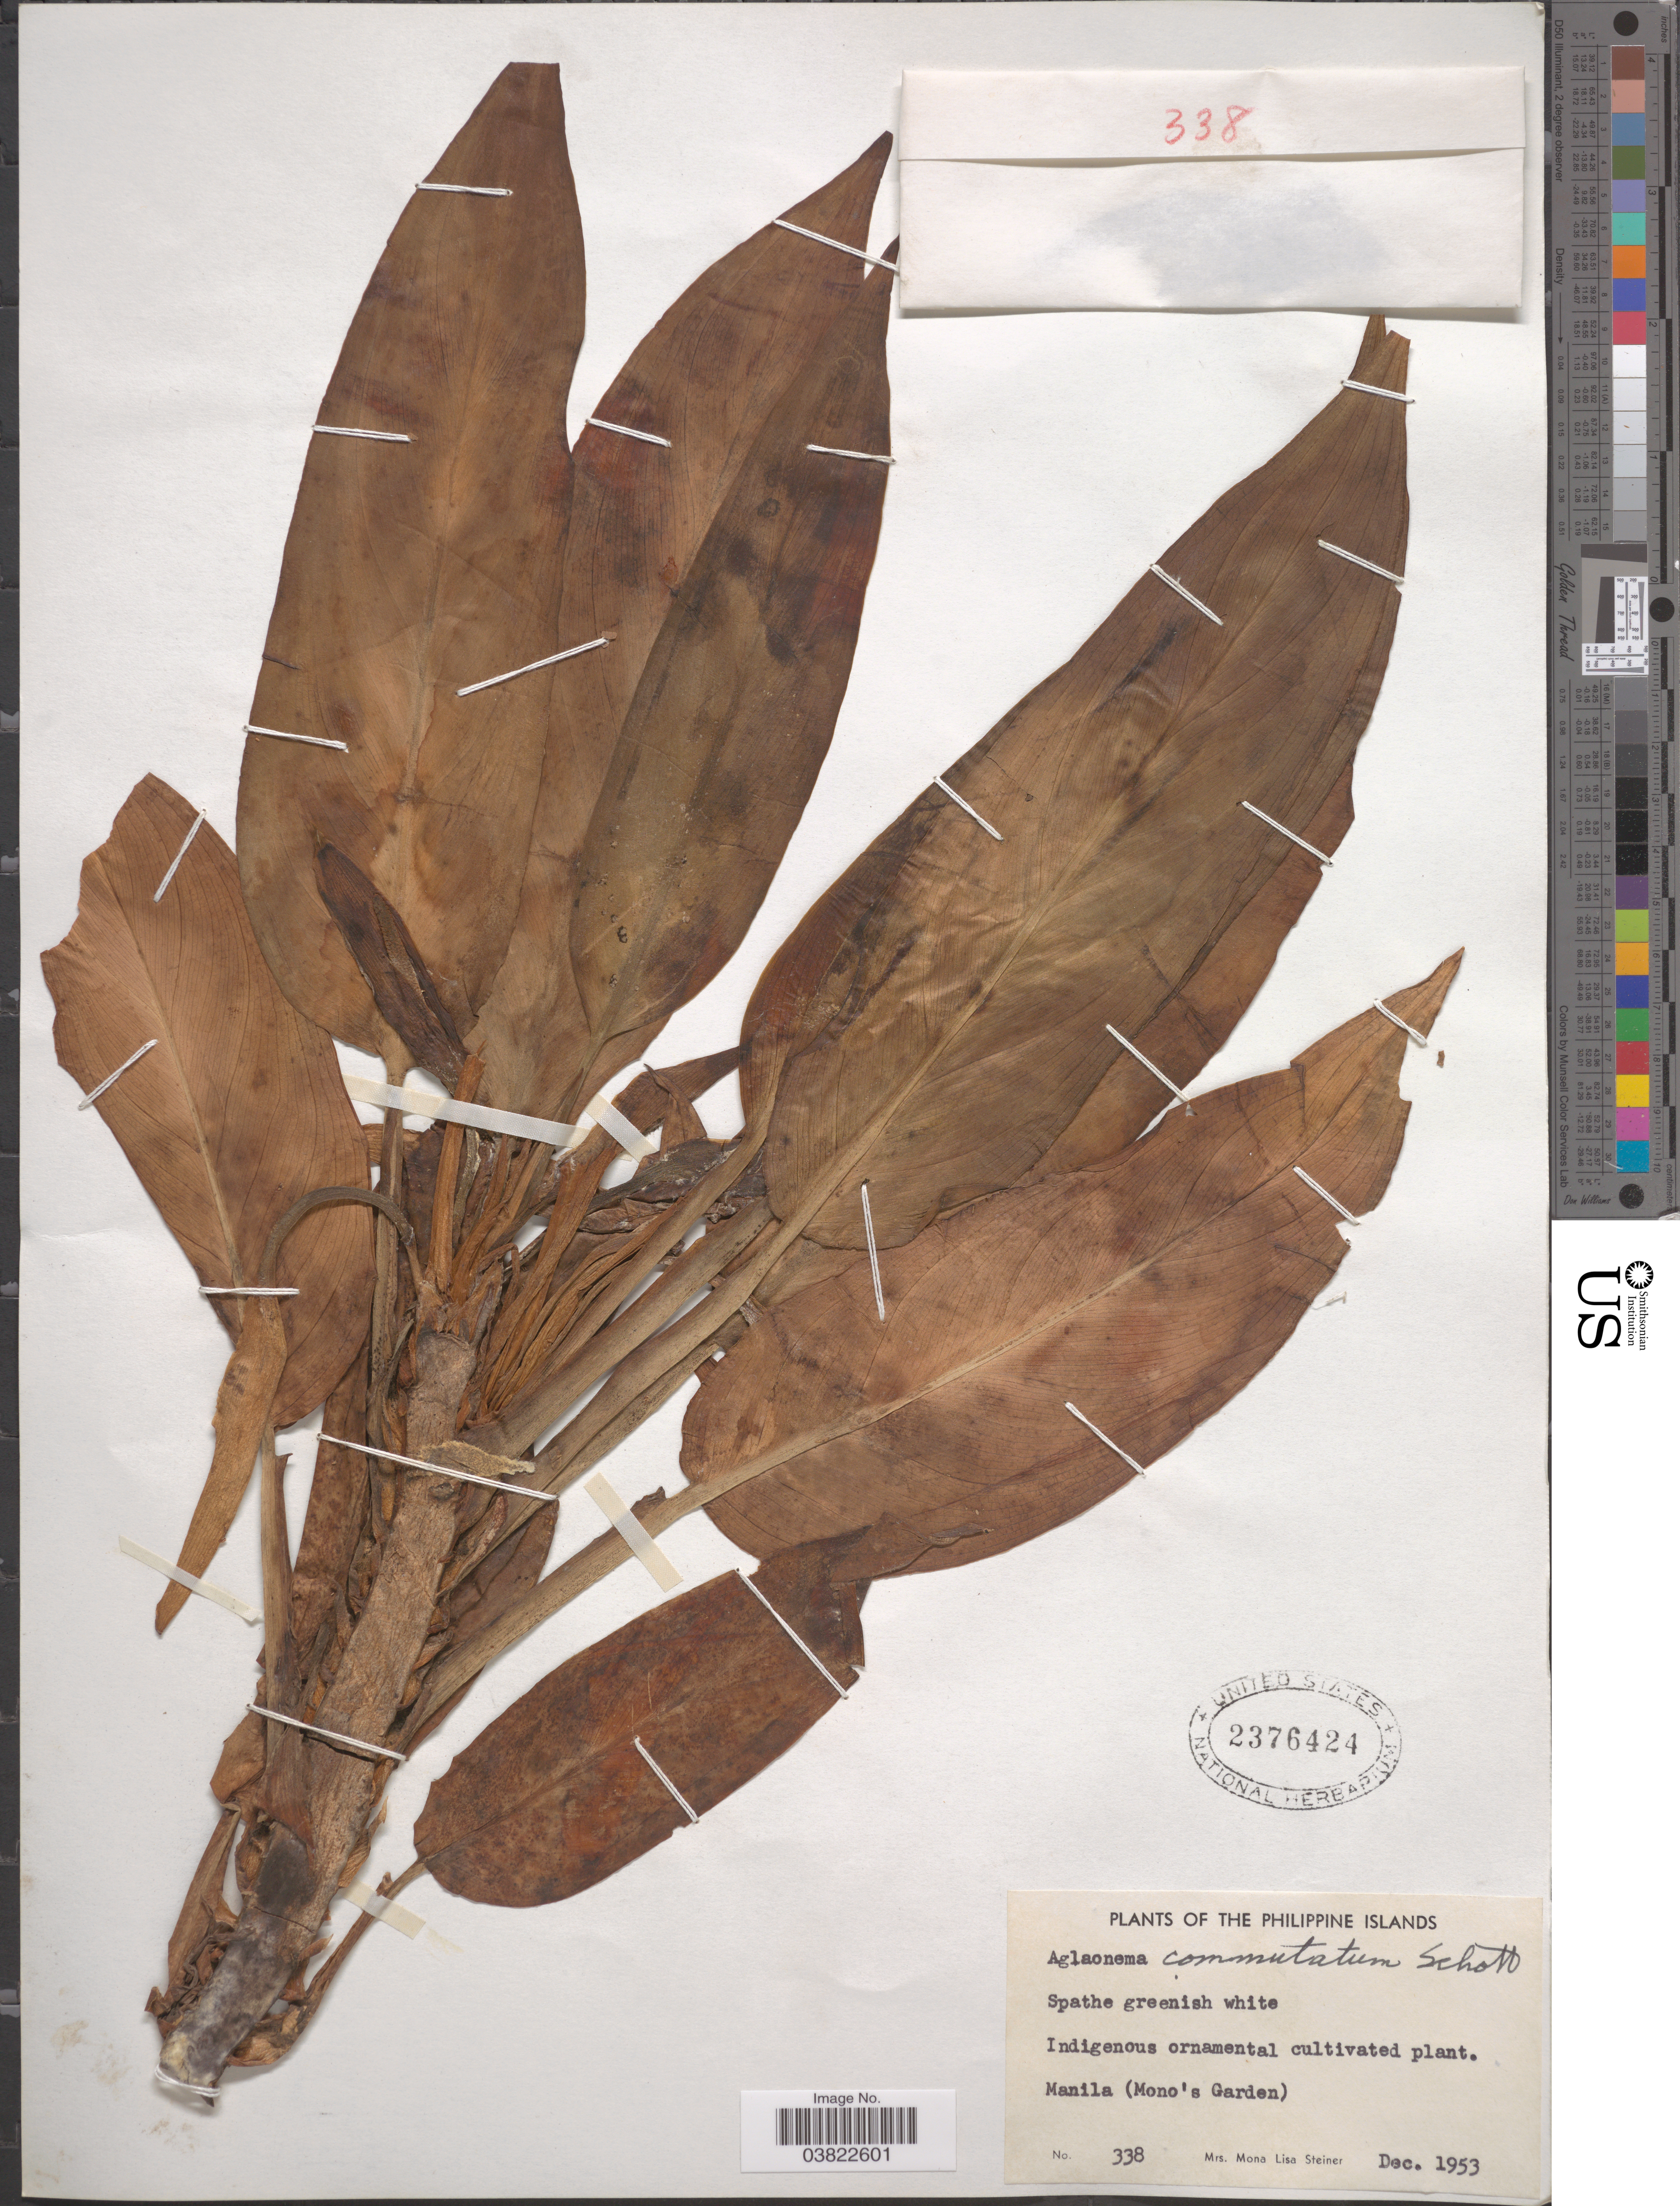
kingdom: Plantae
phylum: Tracheophyta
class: Liliopsida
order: Alismatales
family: Araceae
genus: Aglaonema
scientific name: Aglaonema commutatum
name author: Schott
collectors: M. Steiner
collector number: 338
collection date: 1953-12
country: Philippines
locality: Manila (Mono's Garden).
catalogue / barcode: US 2376424